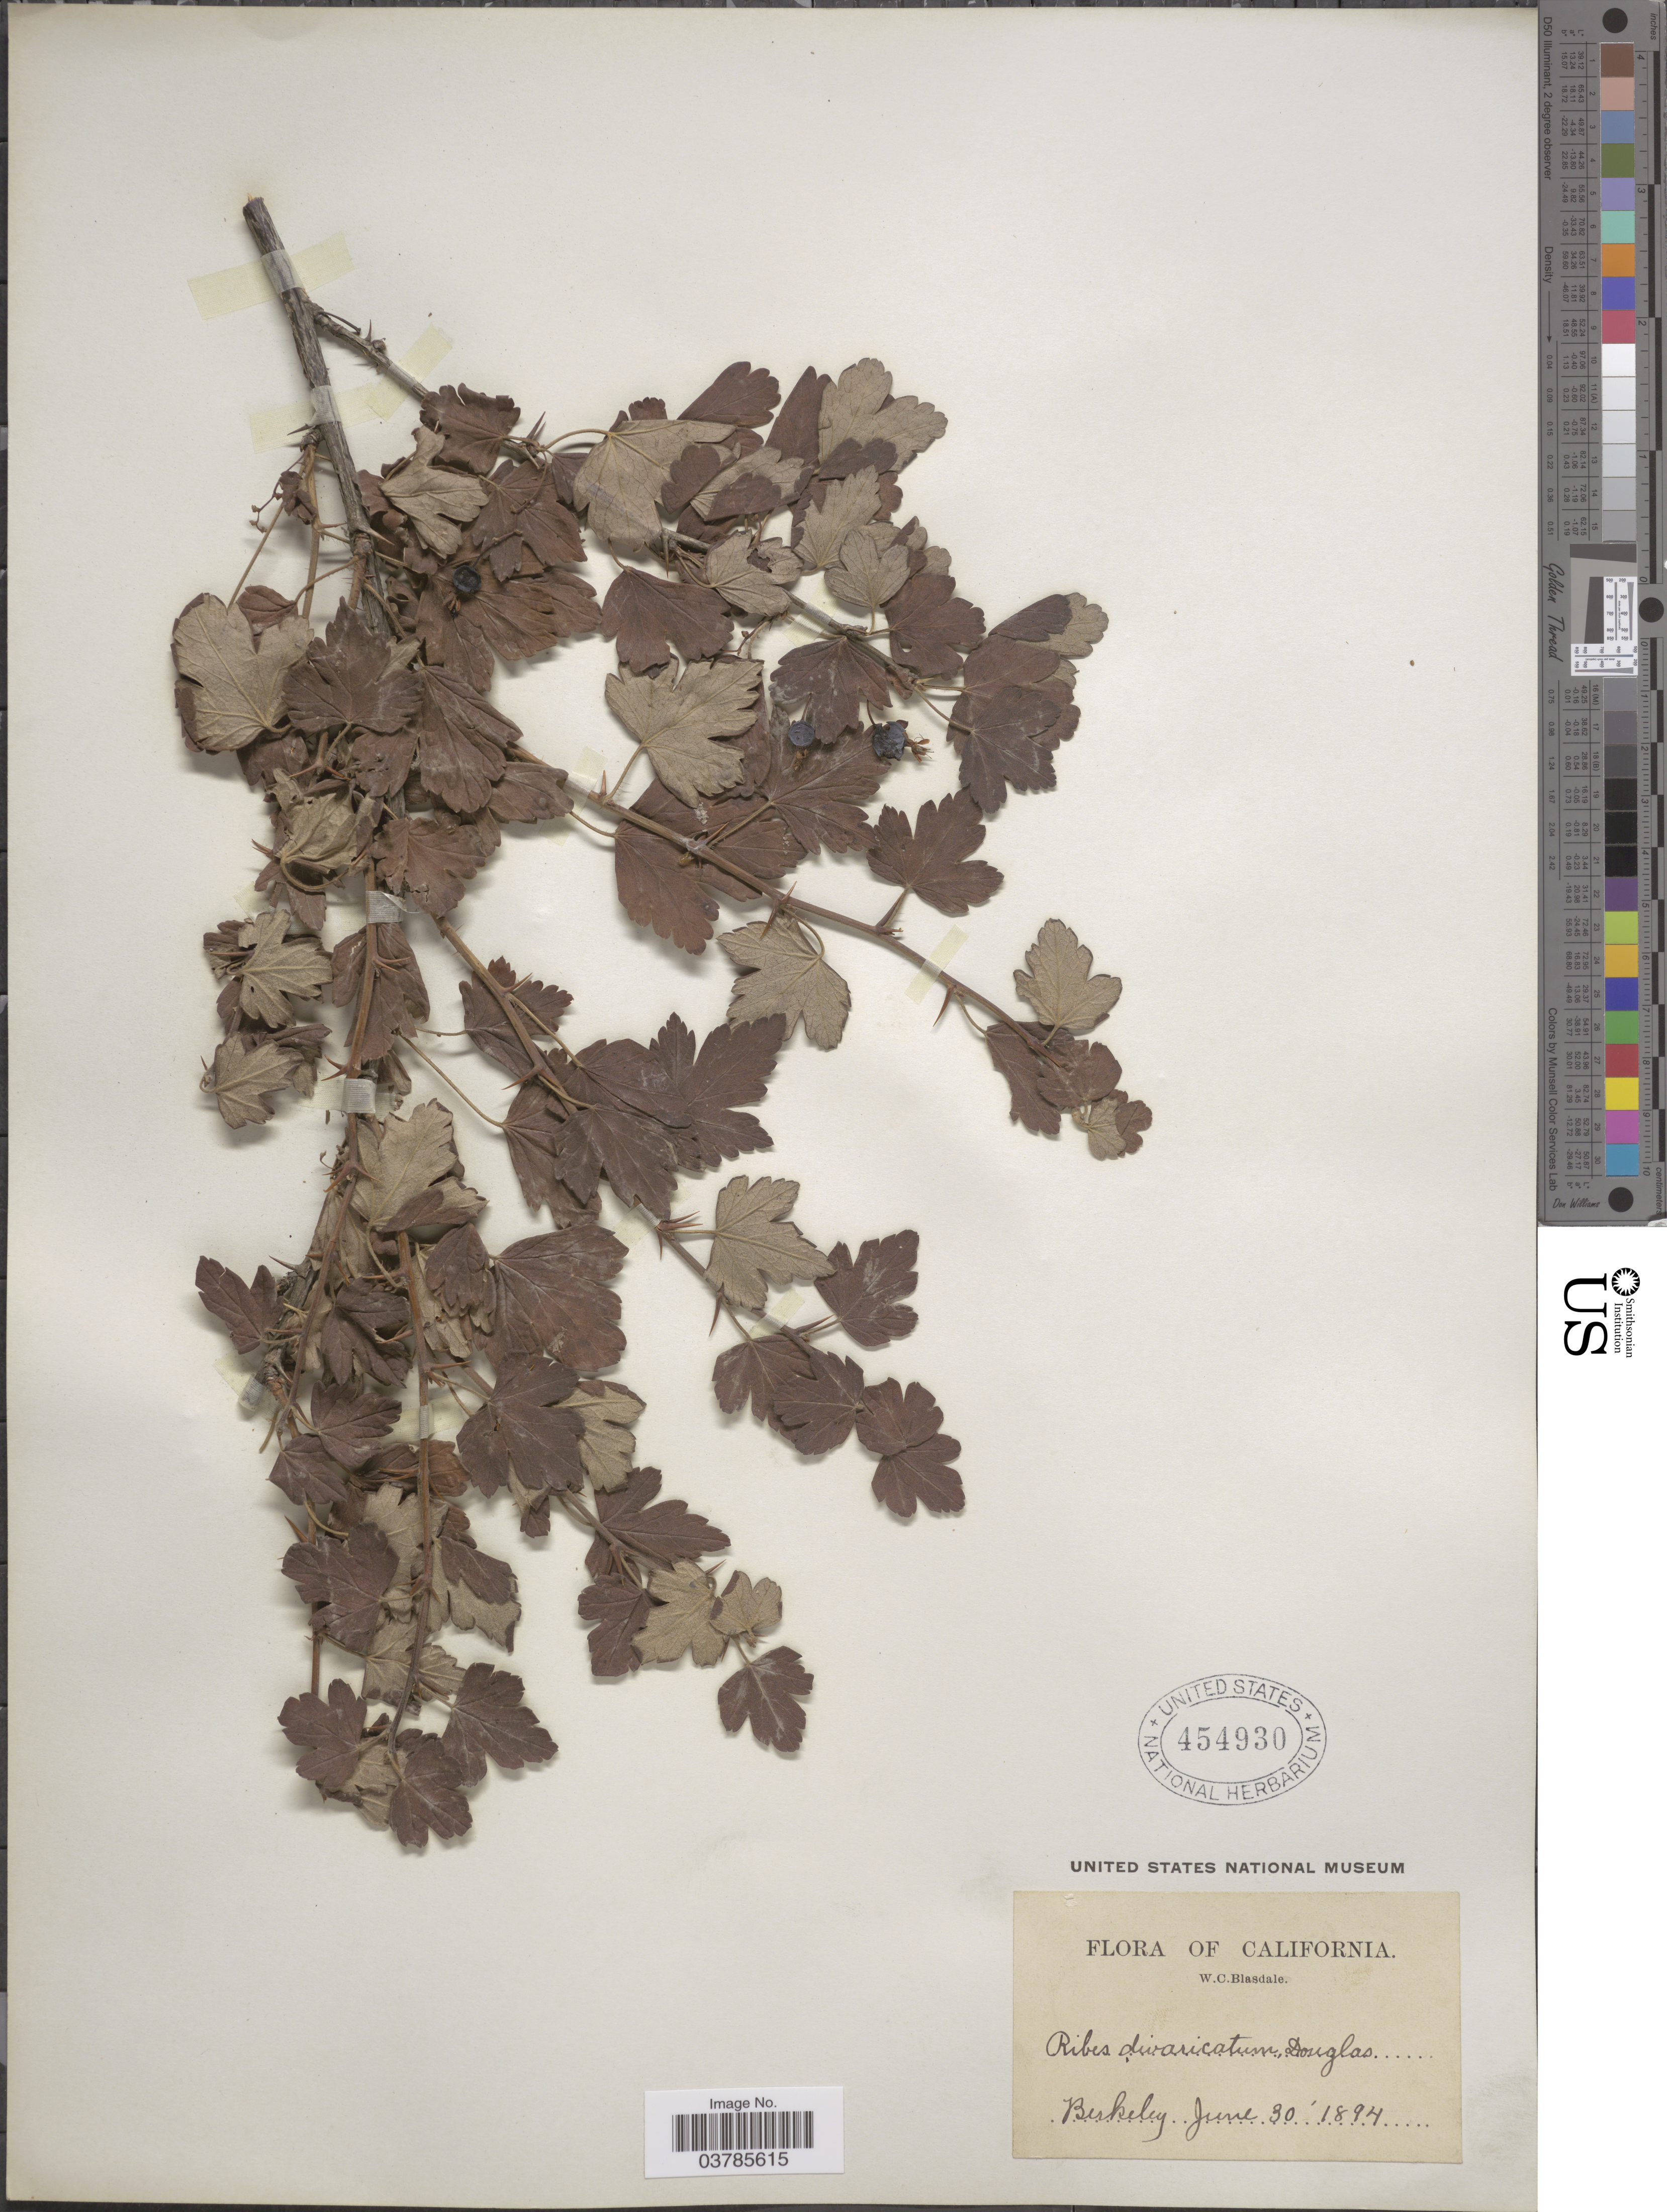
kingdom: Plantae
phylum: Tracheophyta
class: Magnoliopsida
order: Saxifragales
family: Grossulariaceae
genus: Ribes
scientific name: Ribes divaricatum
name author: Douglas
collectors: W. Blasdale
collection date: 1894-06-30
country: United States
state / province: California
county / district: Alameda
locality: Berkeley.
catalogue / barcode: US 454930